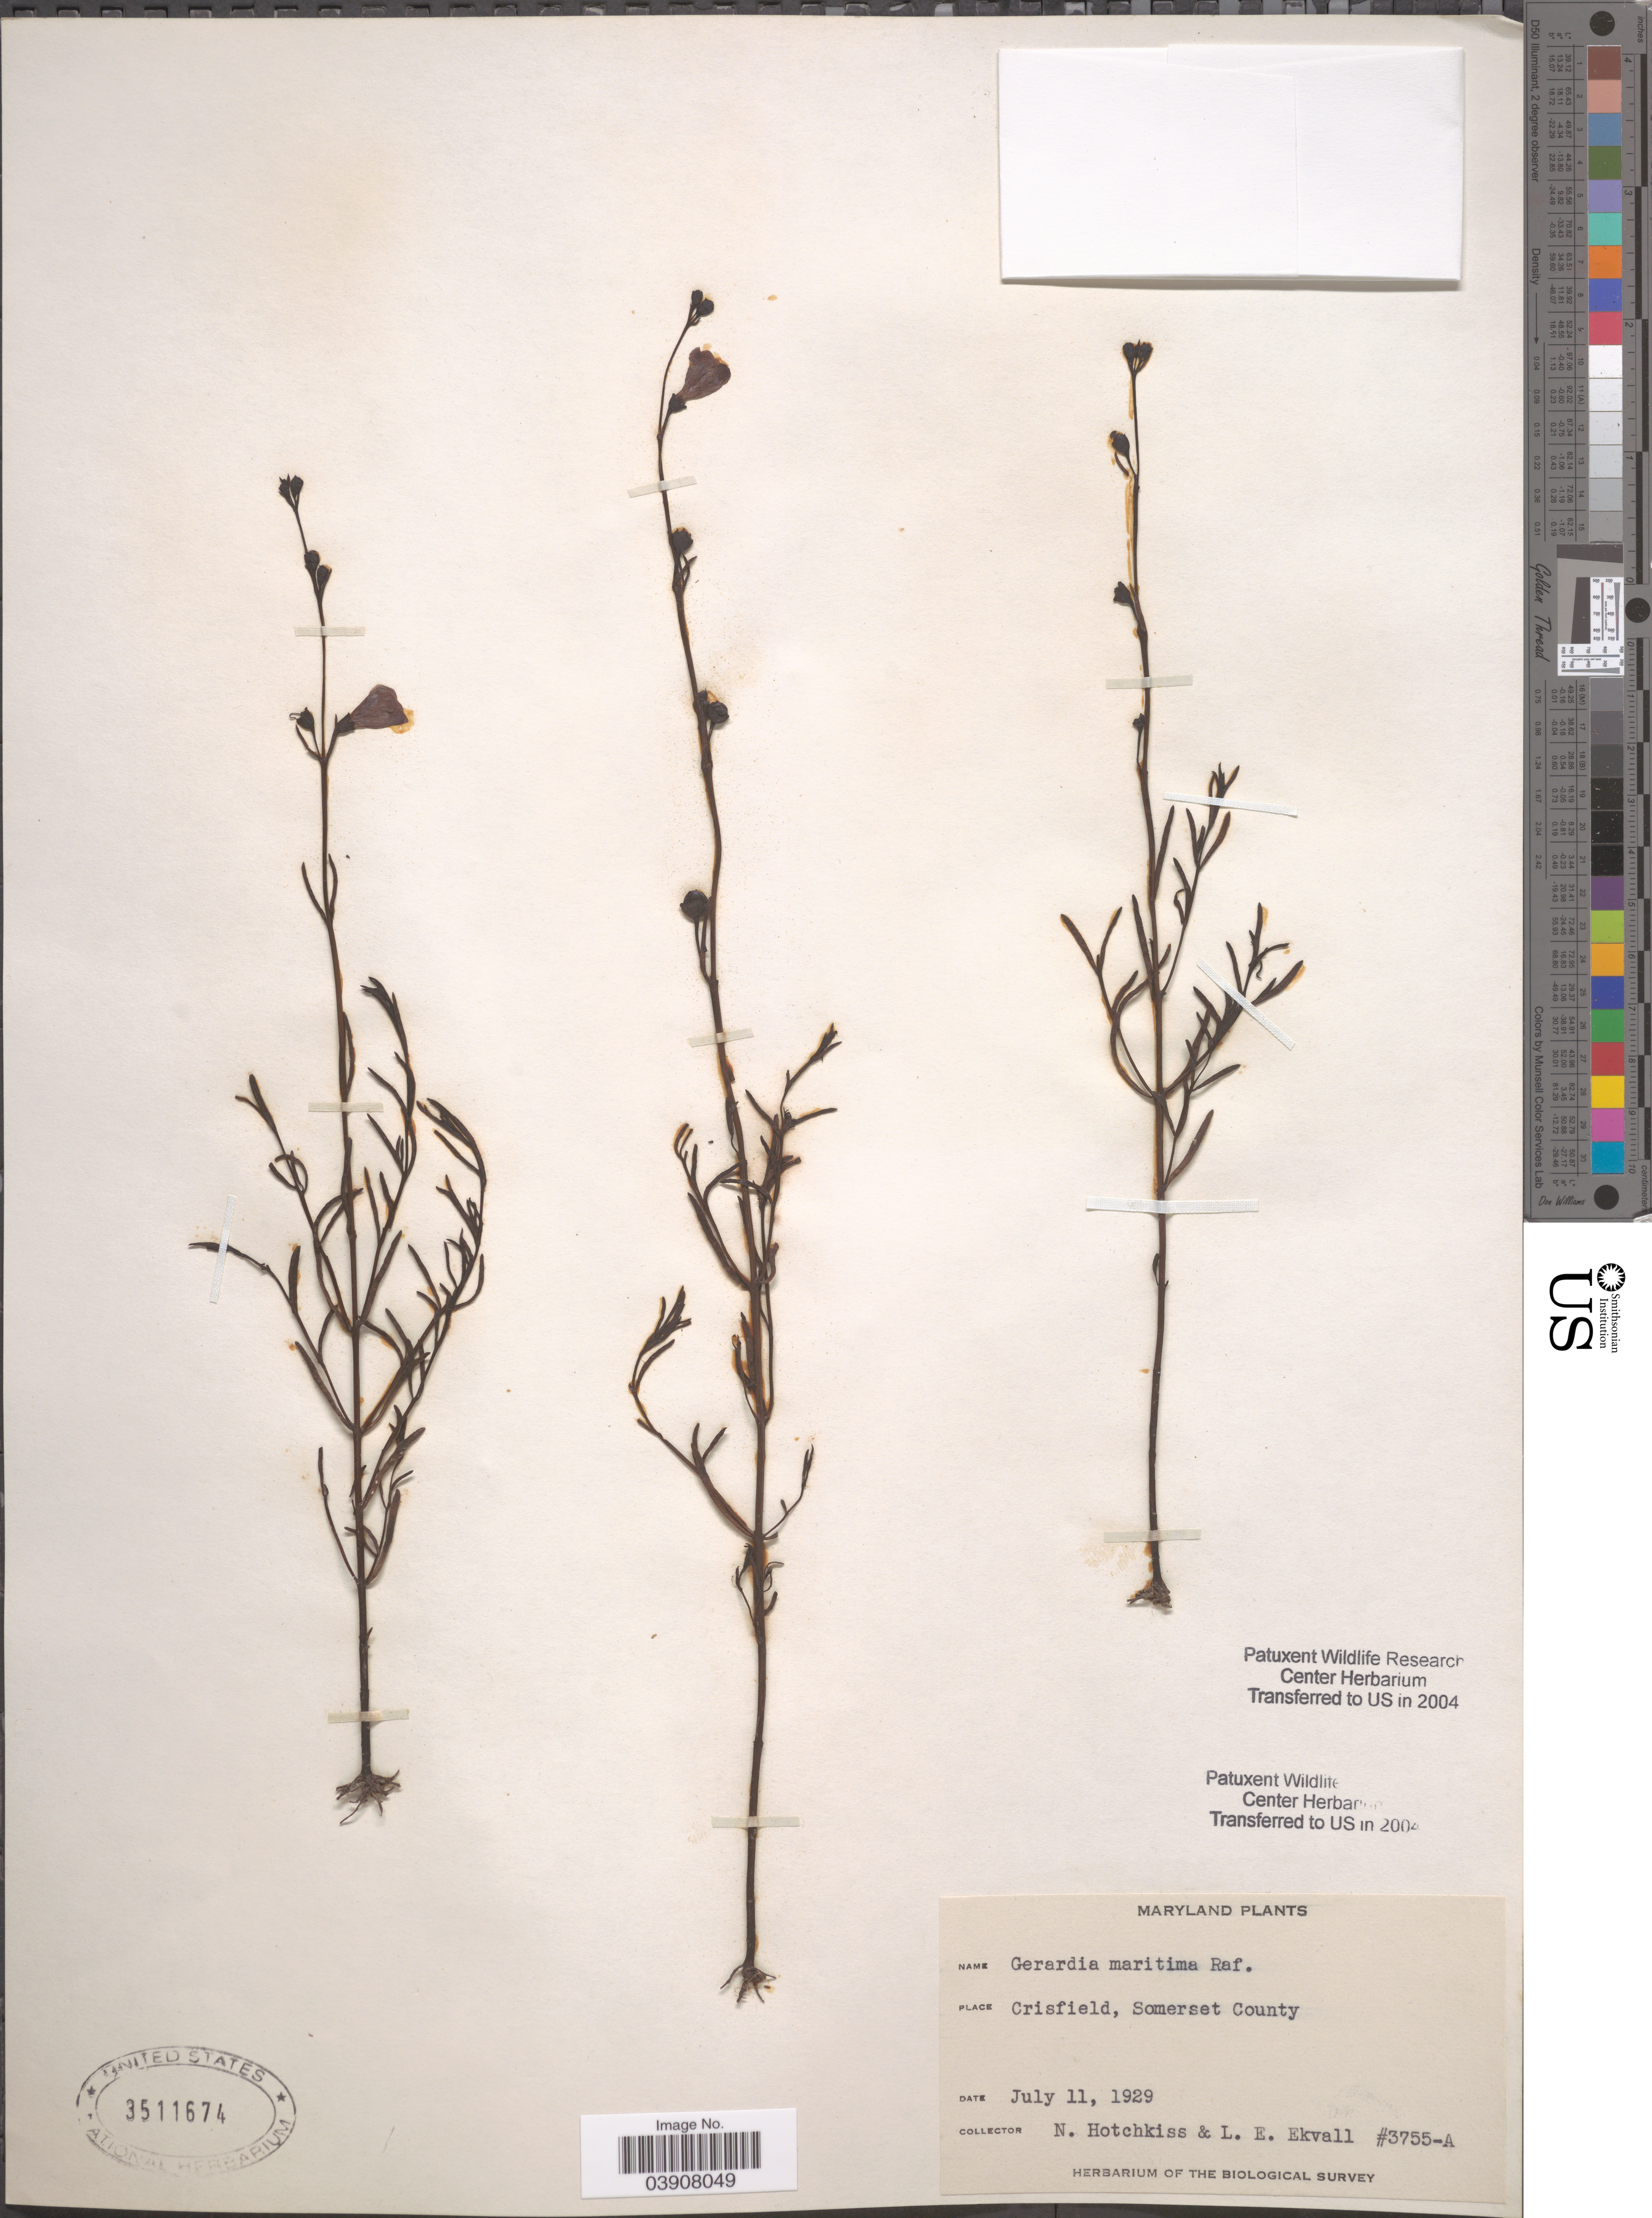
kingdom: Plantae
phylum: Tracheophyta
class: Magnoliopsida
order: Lamiales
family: Orobanchaceae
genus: Agalinis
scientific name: Agalinis maritima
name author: (Raf.) Raf.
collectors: N. Hotchkiss & L. Ekvall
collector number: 3755-A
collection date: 1929-07-11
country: United States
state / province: Maryland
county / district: Somerset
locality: Crisfield, Somerset County.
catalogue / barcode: US 3511674